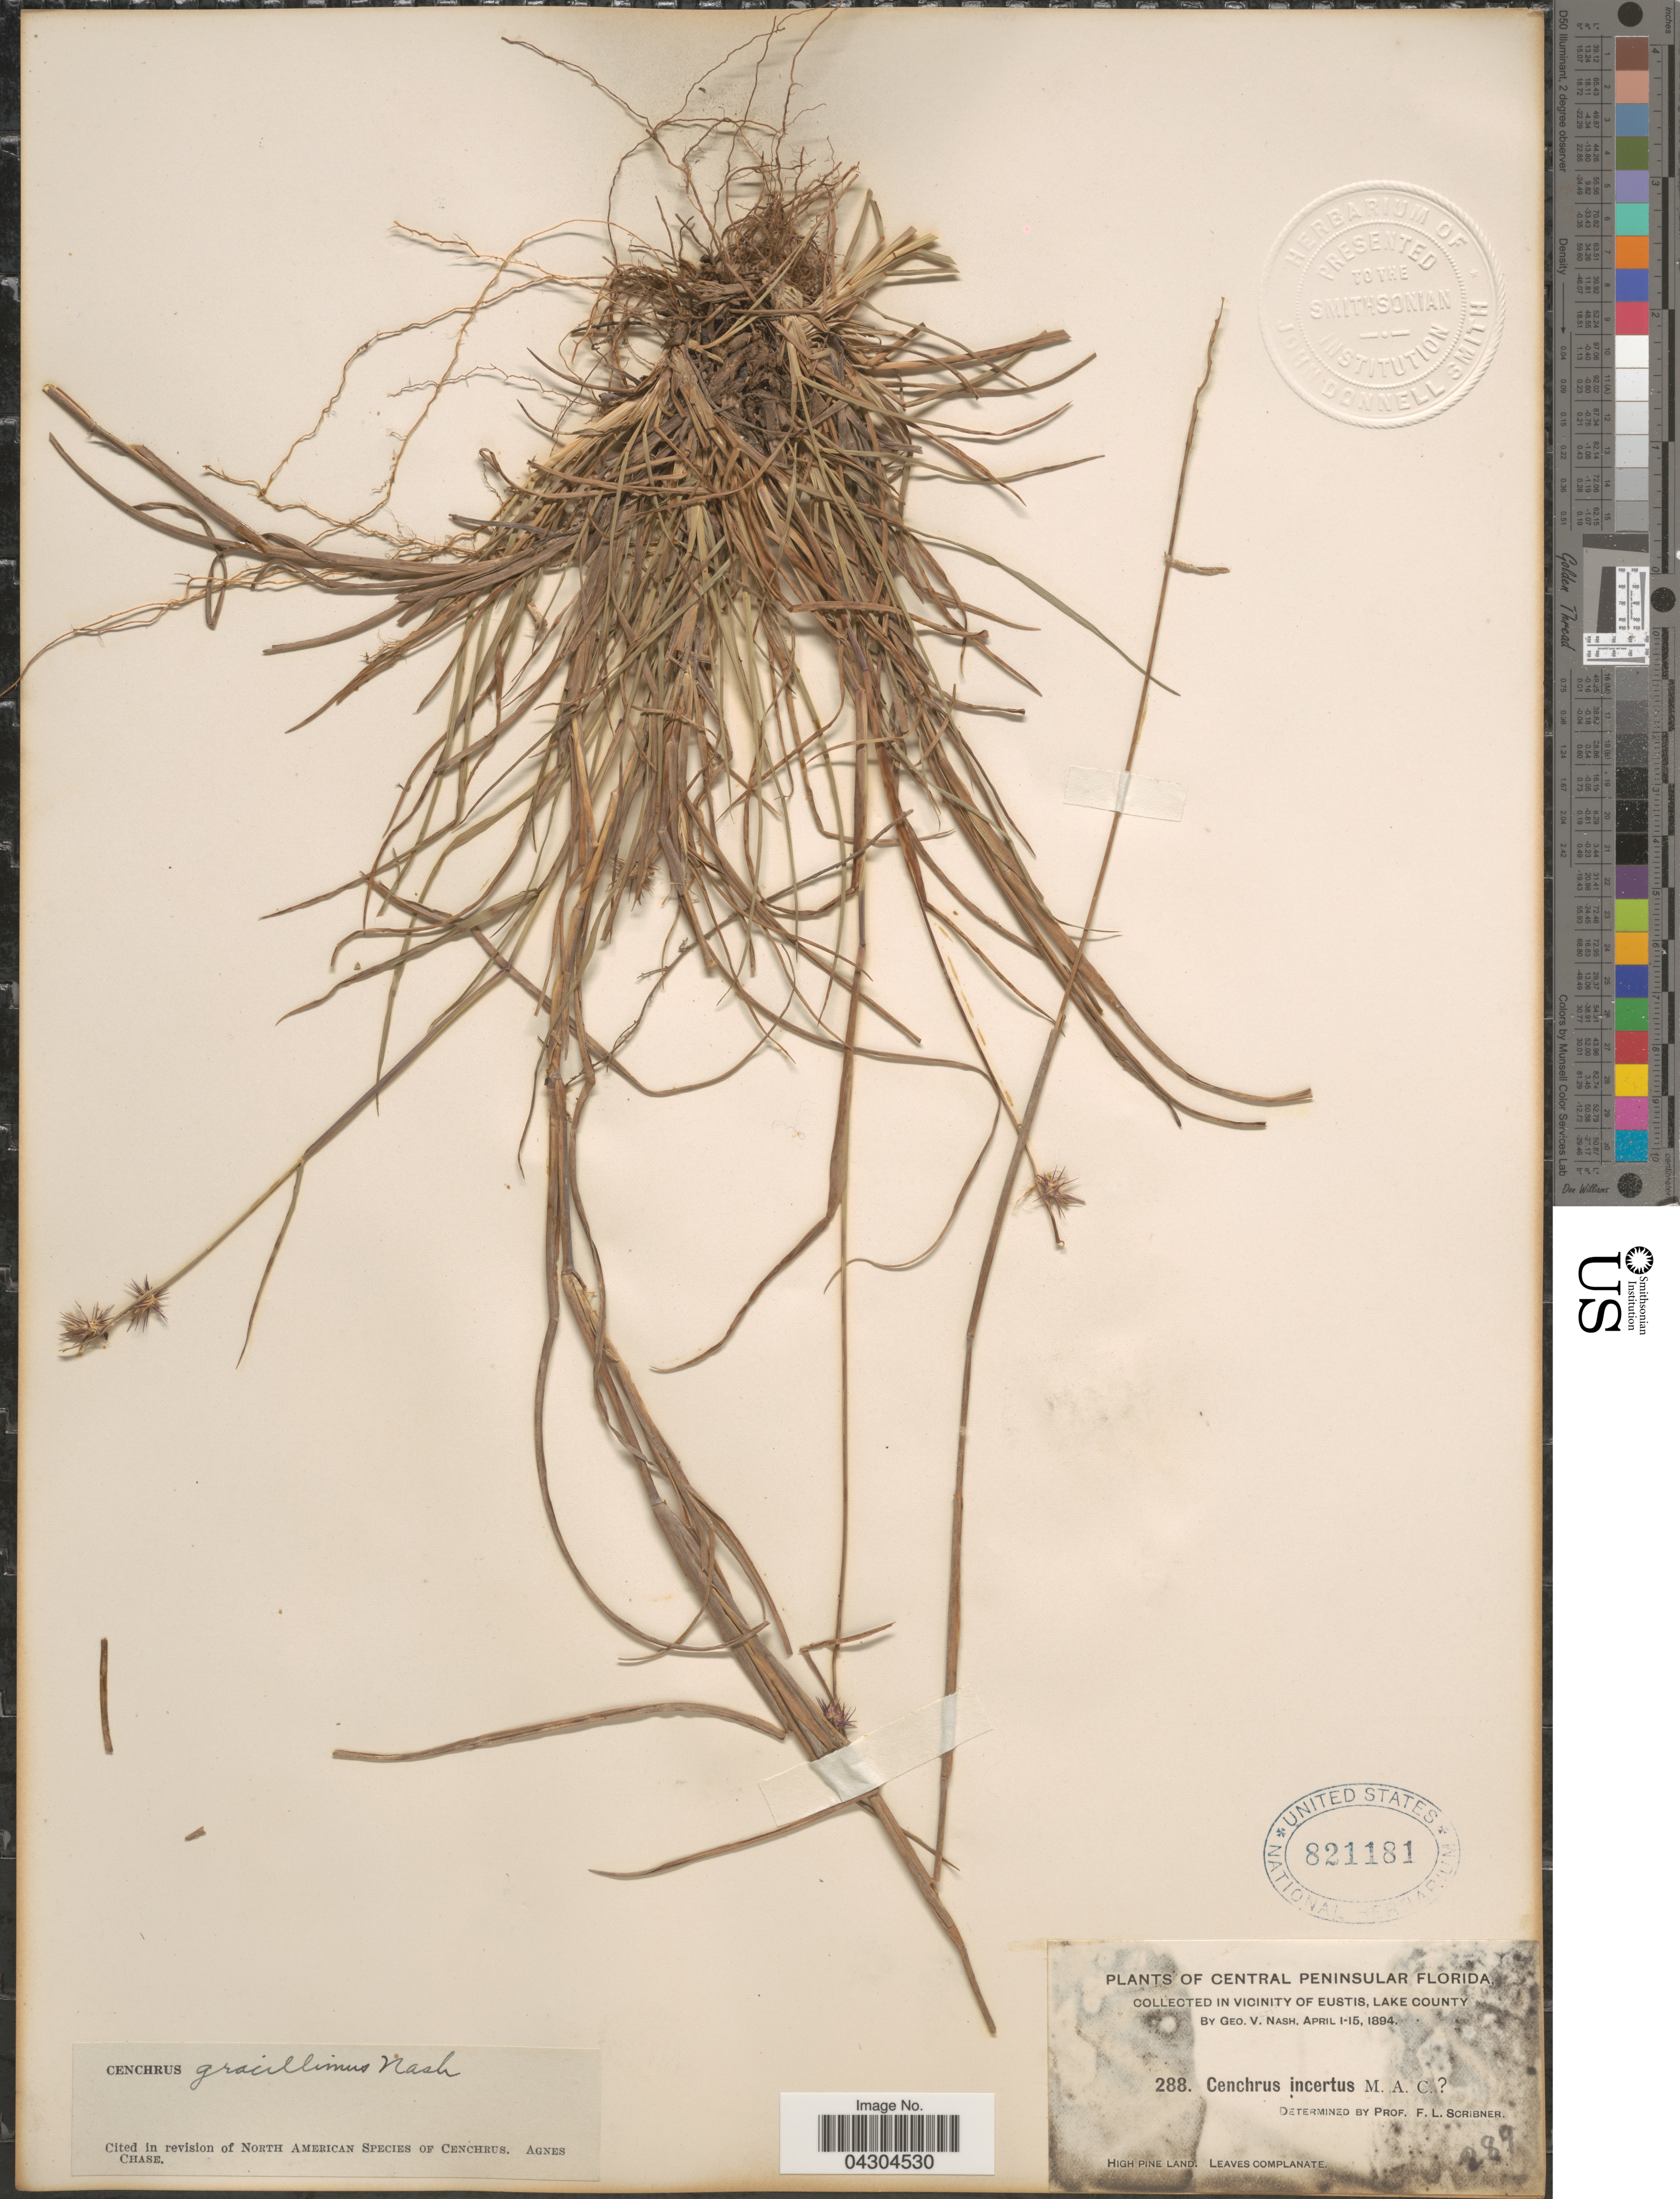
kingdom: Plantae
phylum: Tracheophyta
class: Liliopsida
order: Poales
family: Poaceae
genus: Cenchrus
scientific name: Cenchrus gracillimus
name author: Nash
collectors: G. V. Nash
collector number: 288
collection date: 1894-04-01/1894-04-15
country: United States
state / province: Florida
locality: Central Peninsular Florida. In Vicinity Of Eustis, Lake County.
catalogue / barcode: US 821181